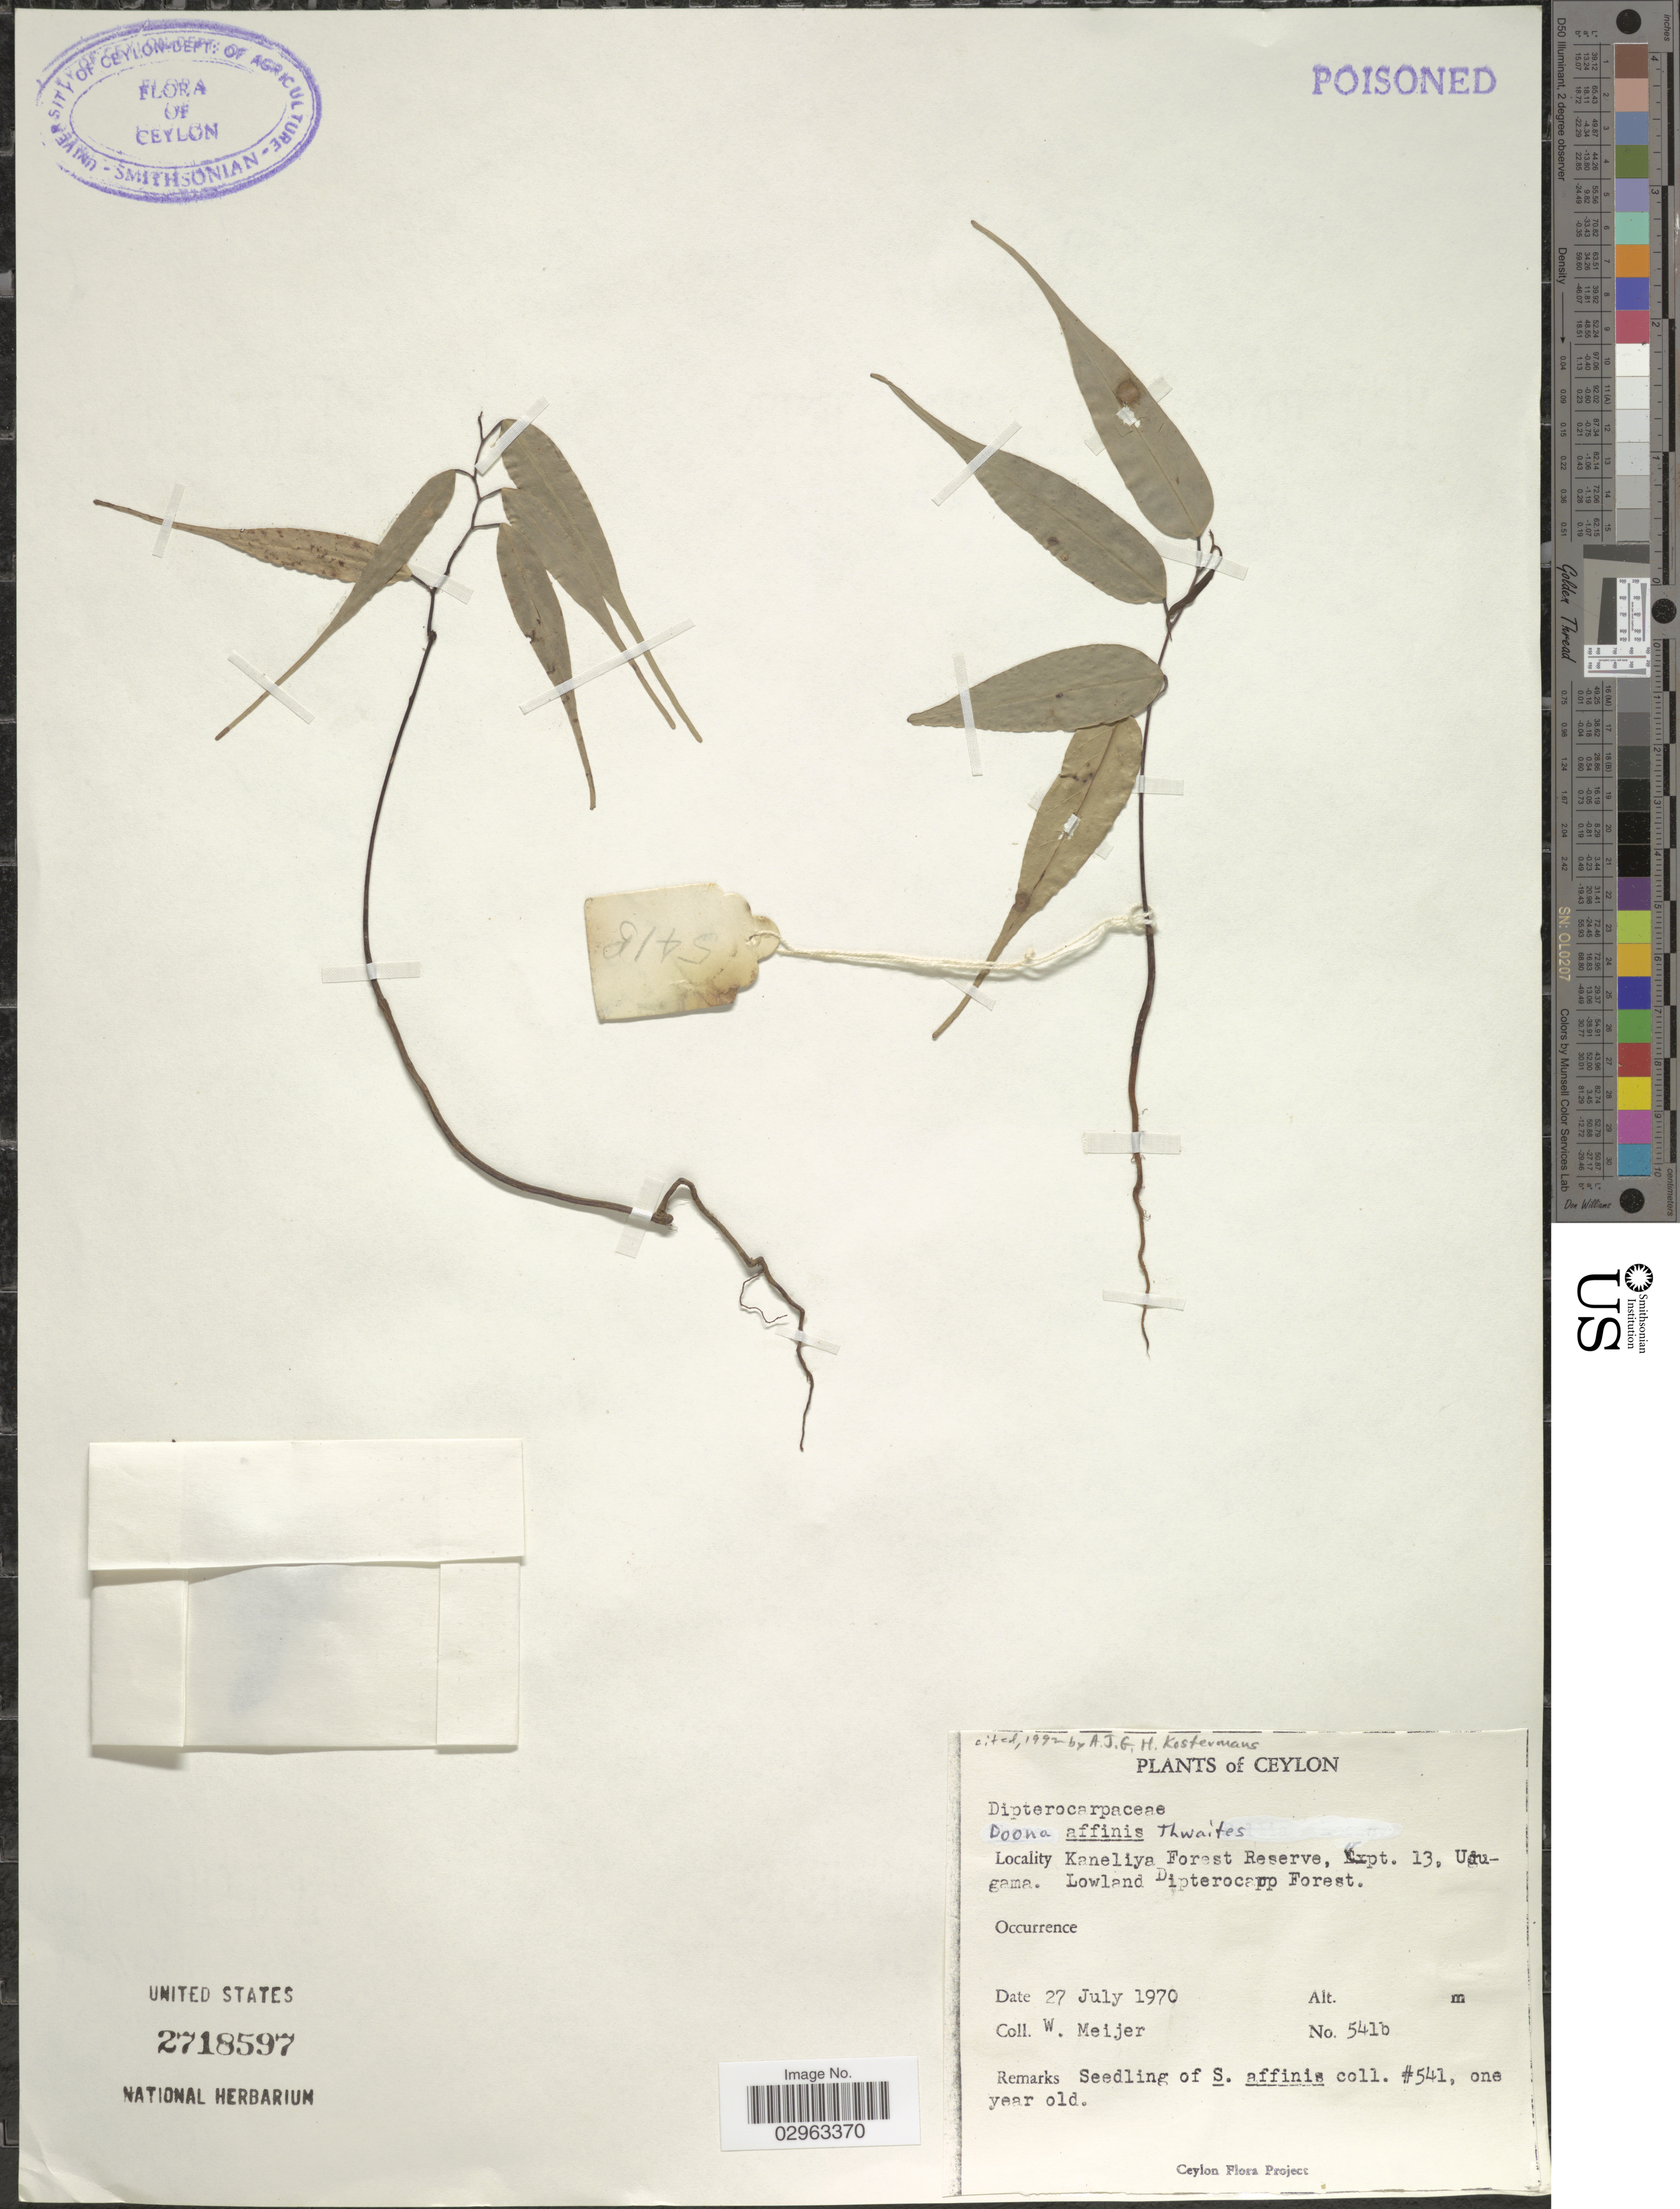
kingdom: Plantae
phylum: Tracheophyta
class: Magnoliopsida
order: Malvales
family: Dipterocarpaceae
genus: Doona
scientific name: Doona affinis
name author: Thwaites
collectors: W. Meijer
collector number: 541b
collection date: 1970-07-27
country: Sri Lanka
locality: Ceylon, Kaneliya Forest Reserve, Expt. 13, Udugama. Lowland Dipterocarp Forest.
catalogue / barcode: US 2718597